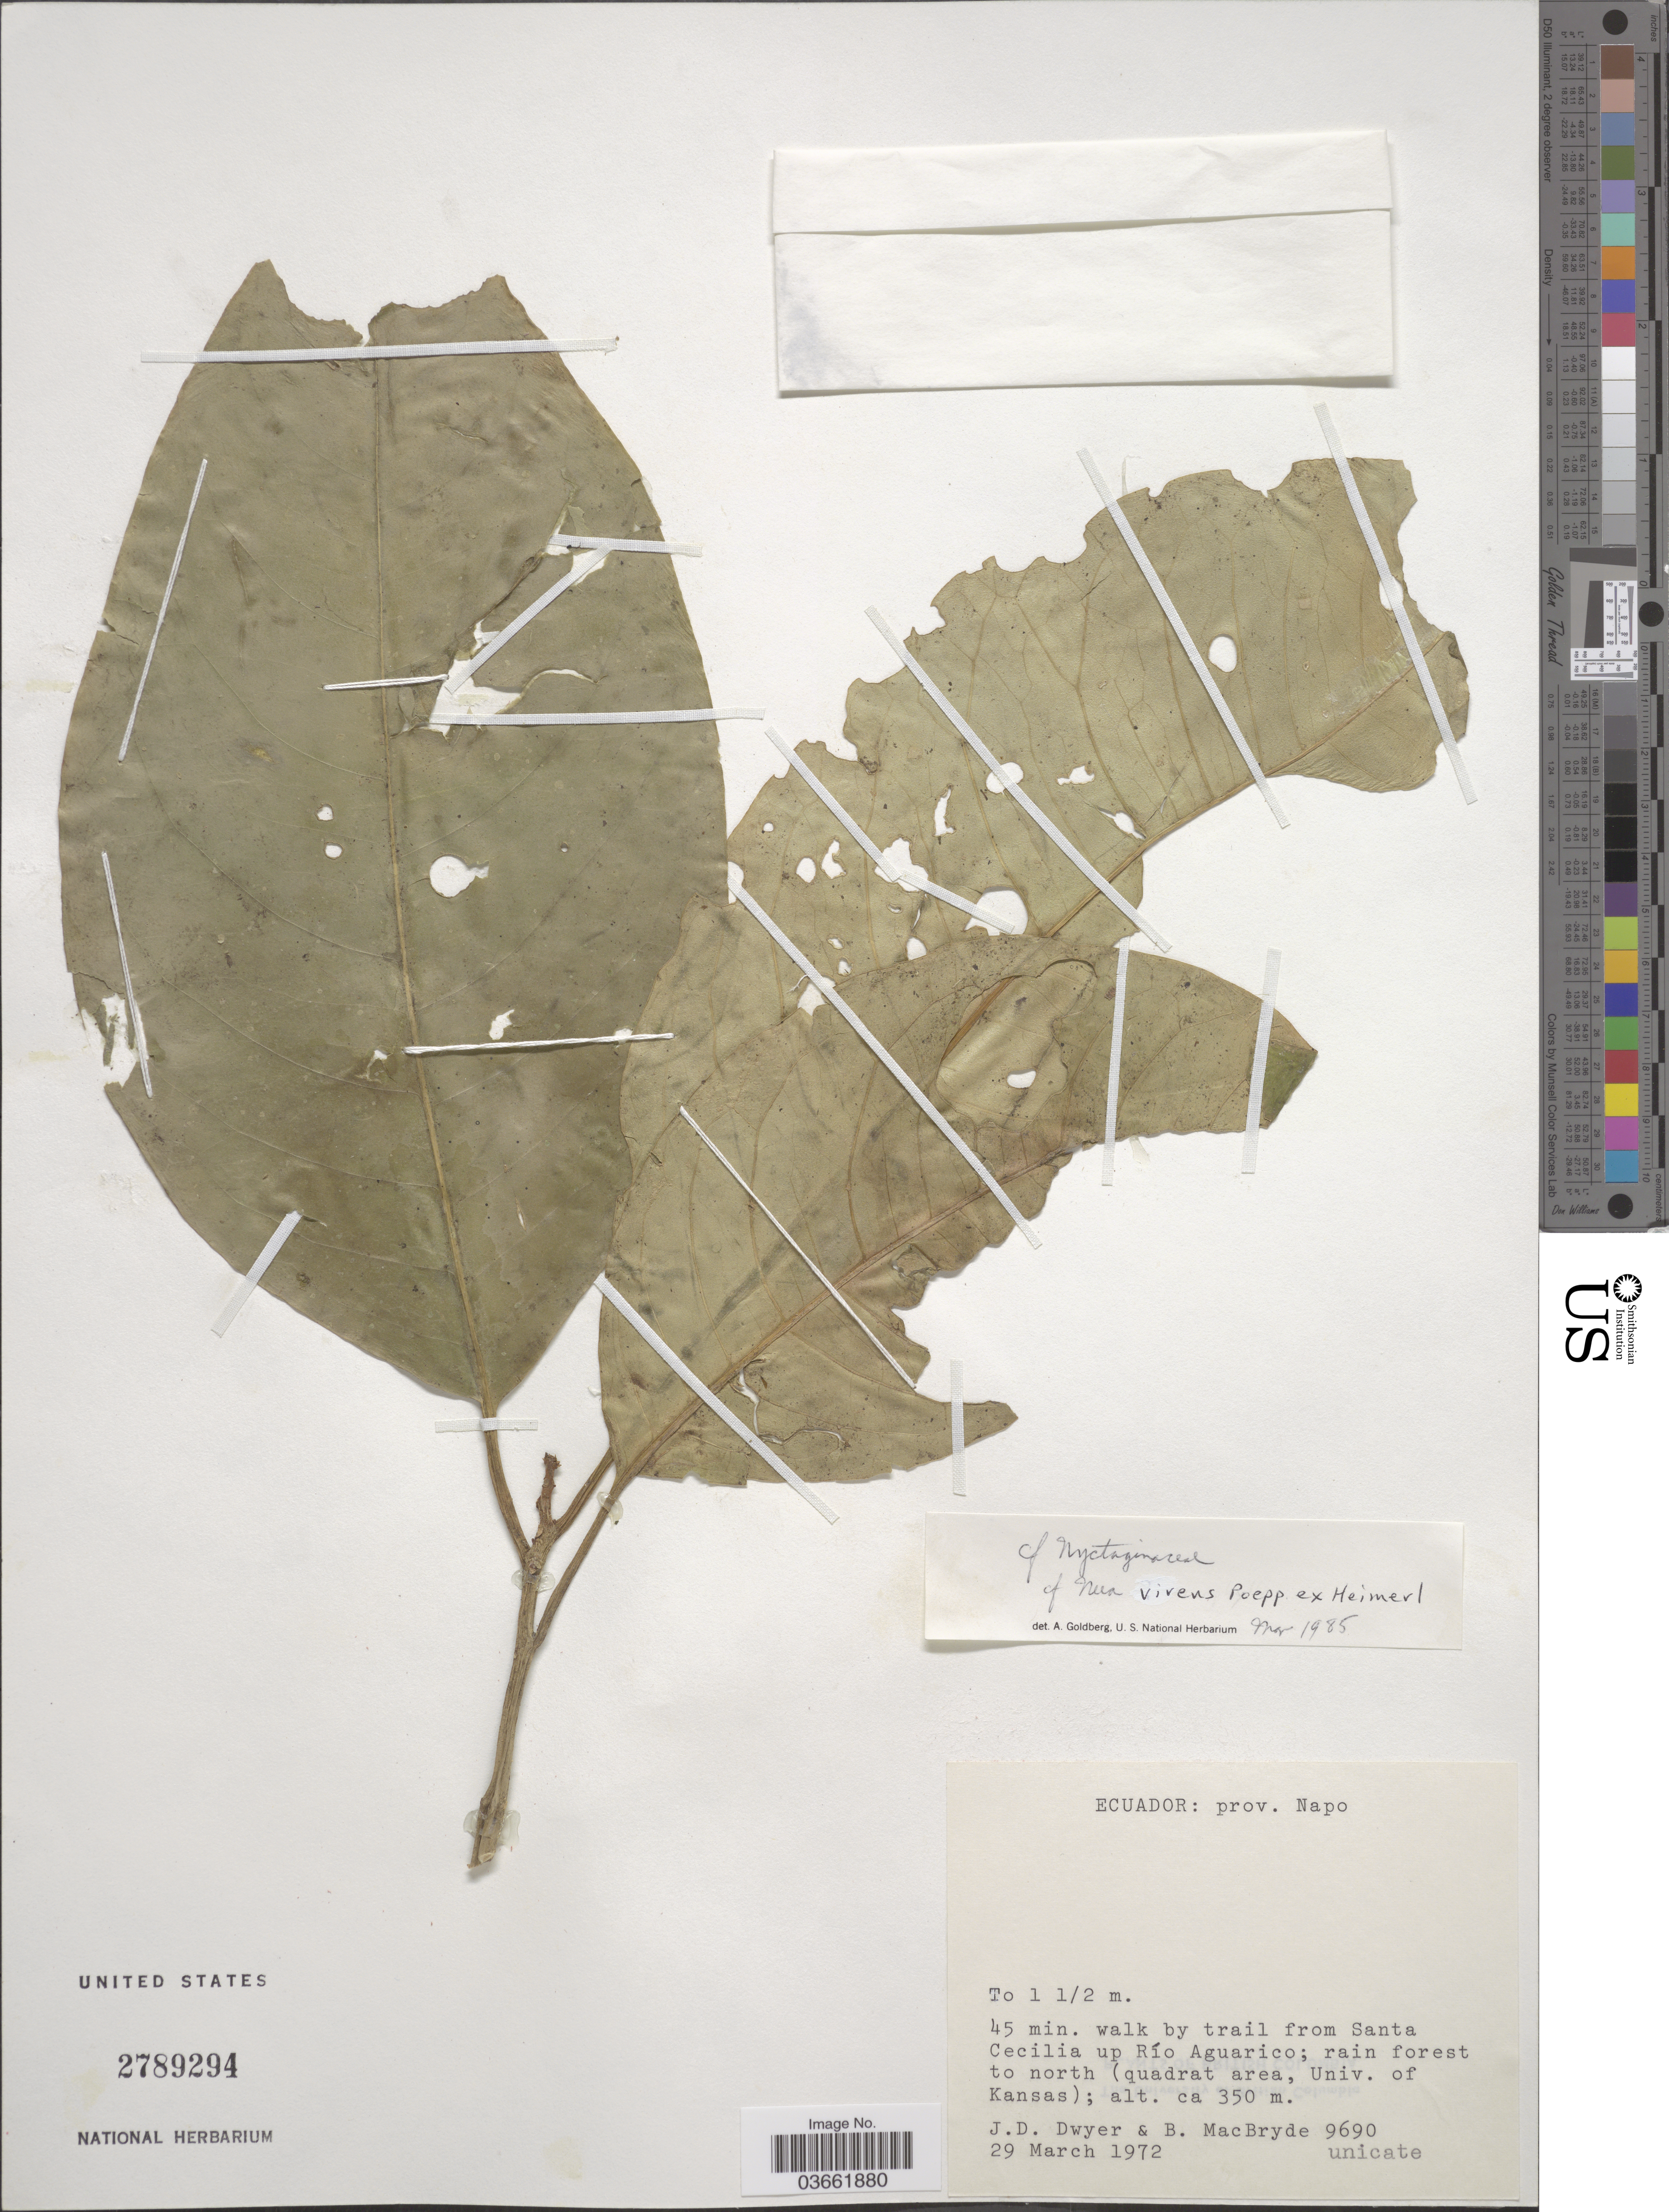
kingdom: Plantae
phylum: Tracheophyta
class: Magnoliopsida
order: Caryophyllales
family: Nyctaginaceae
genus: Neea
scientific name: Neea virens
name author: Poepp. ex Heimerl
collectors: J. D. Dwyer & B. MacBryde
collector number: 9690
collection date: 1972-03-29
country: Ecuador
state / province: Napo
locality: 45 min. walk by trail from Santa Cecilia up Río Aguarico; rain forest to north (quadrat area, Univ. of Kansas).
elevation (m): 350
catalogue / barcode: US 2789294